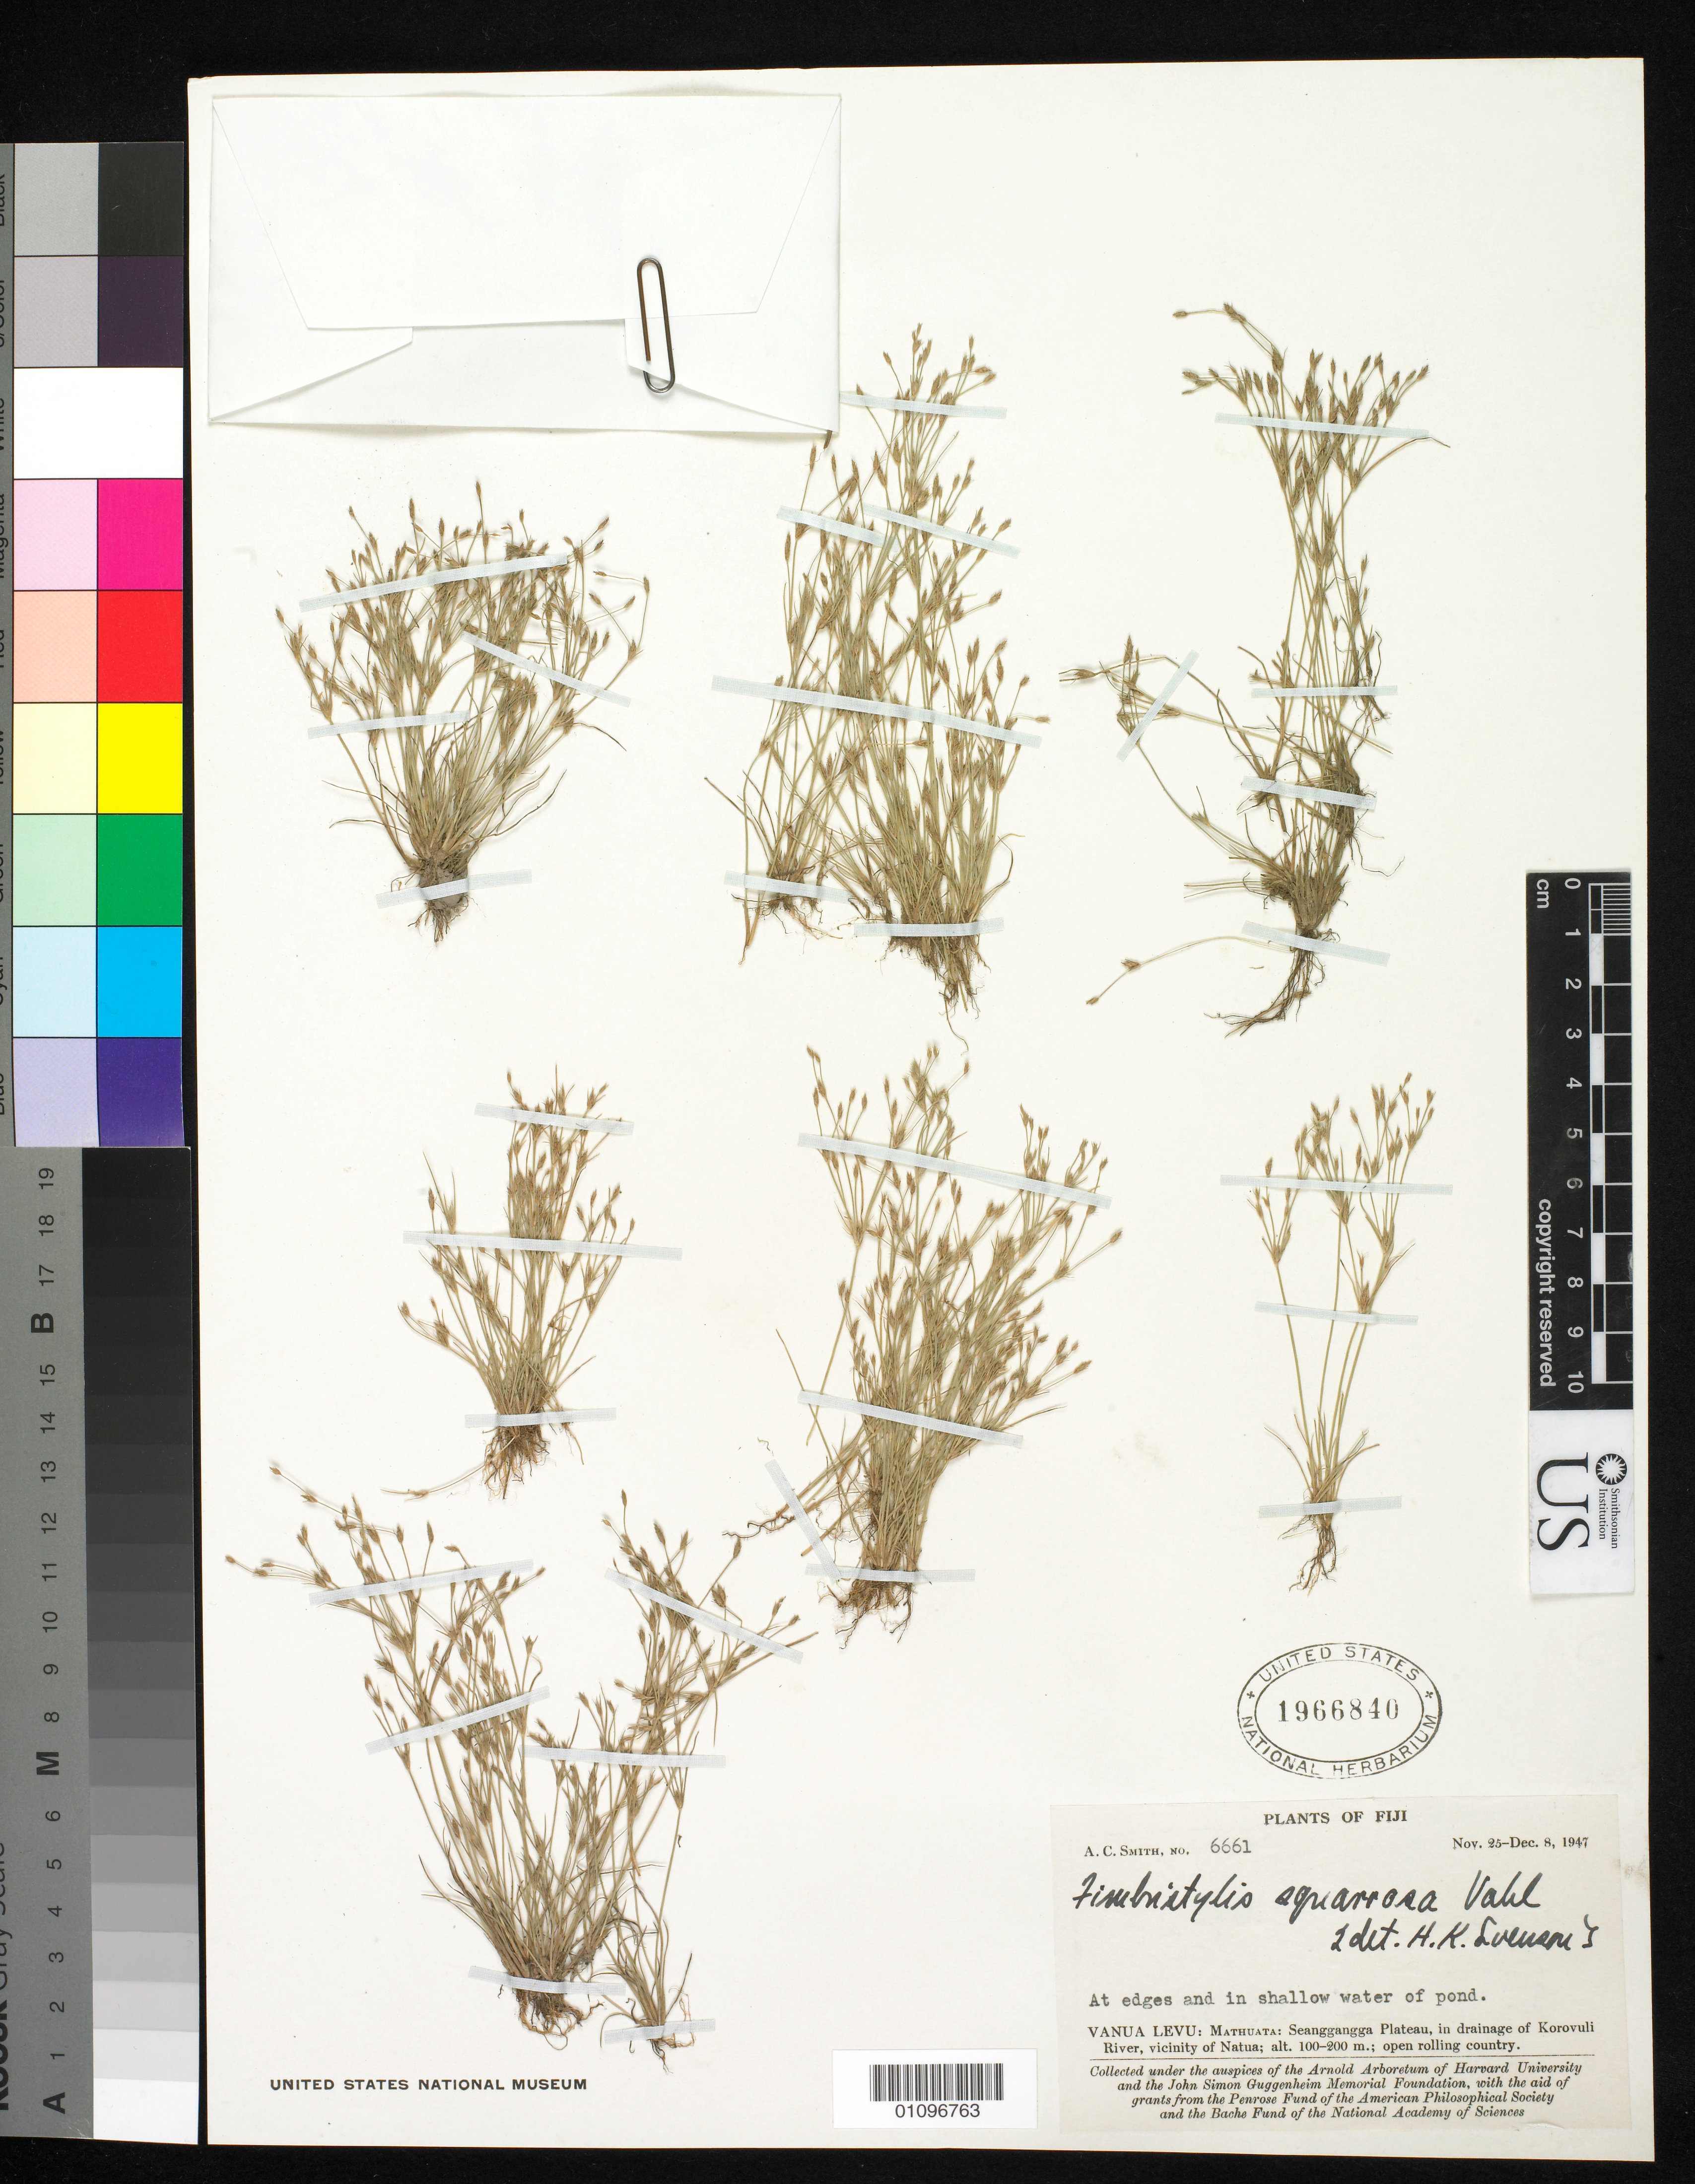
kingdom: Plantae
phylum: Tracheophyta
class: Liliopsida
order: Poales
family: Cyperaceae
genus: Fimbristylis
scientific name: Fimbristylis squarrosa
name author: Vahl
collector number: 6661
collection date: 1947-11-25/1947-12-08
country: Fiji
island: Macuata-i-wai [Mathuata-i-wai]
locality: Mathuata: Seanggangga Plateau, in drainage of Korovuli River, vicinity of Natua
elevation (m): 100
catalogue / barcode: US 1966840